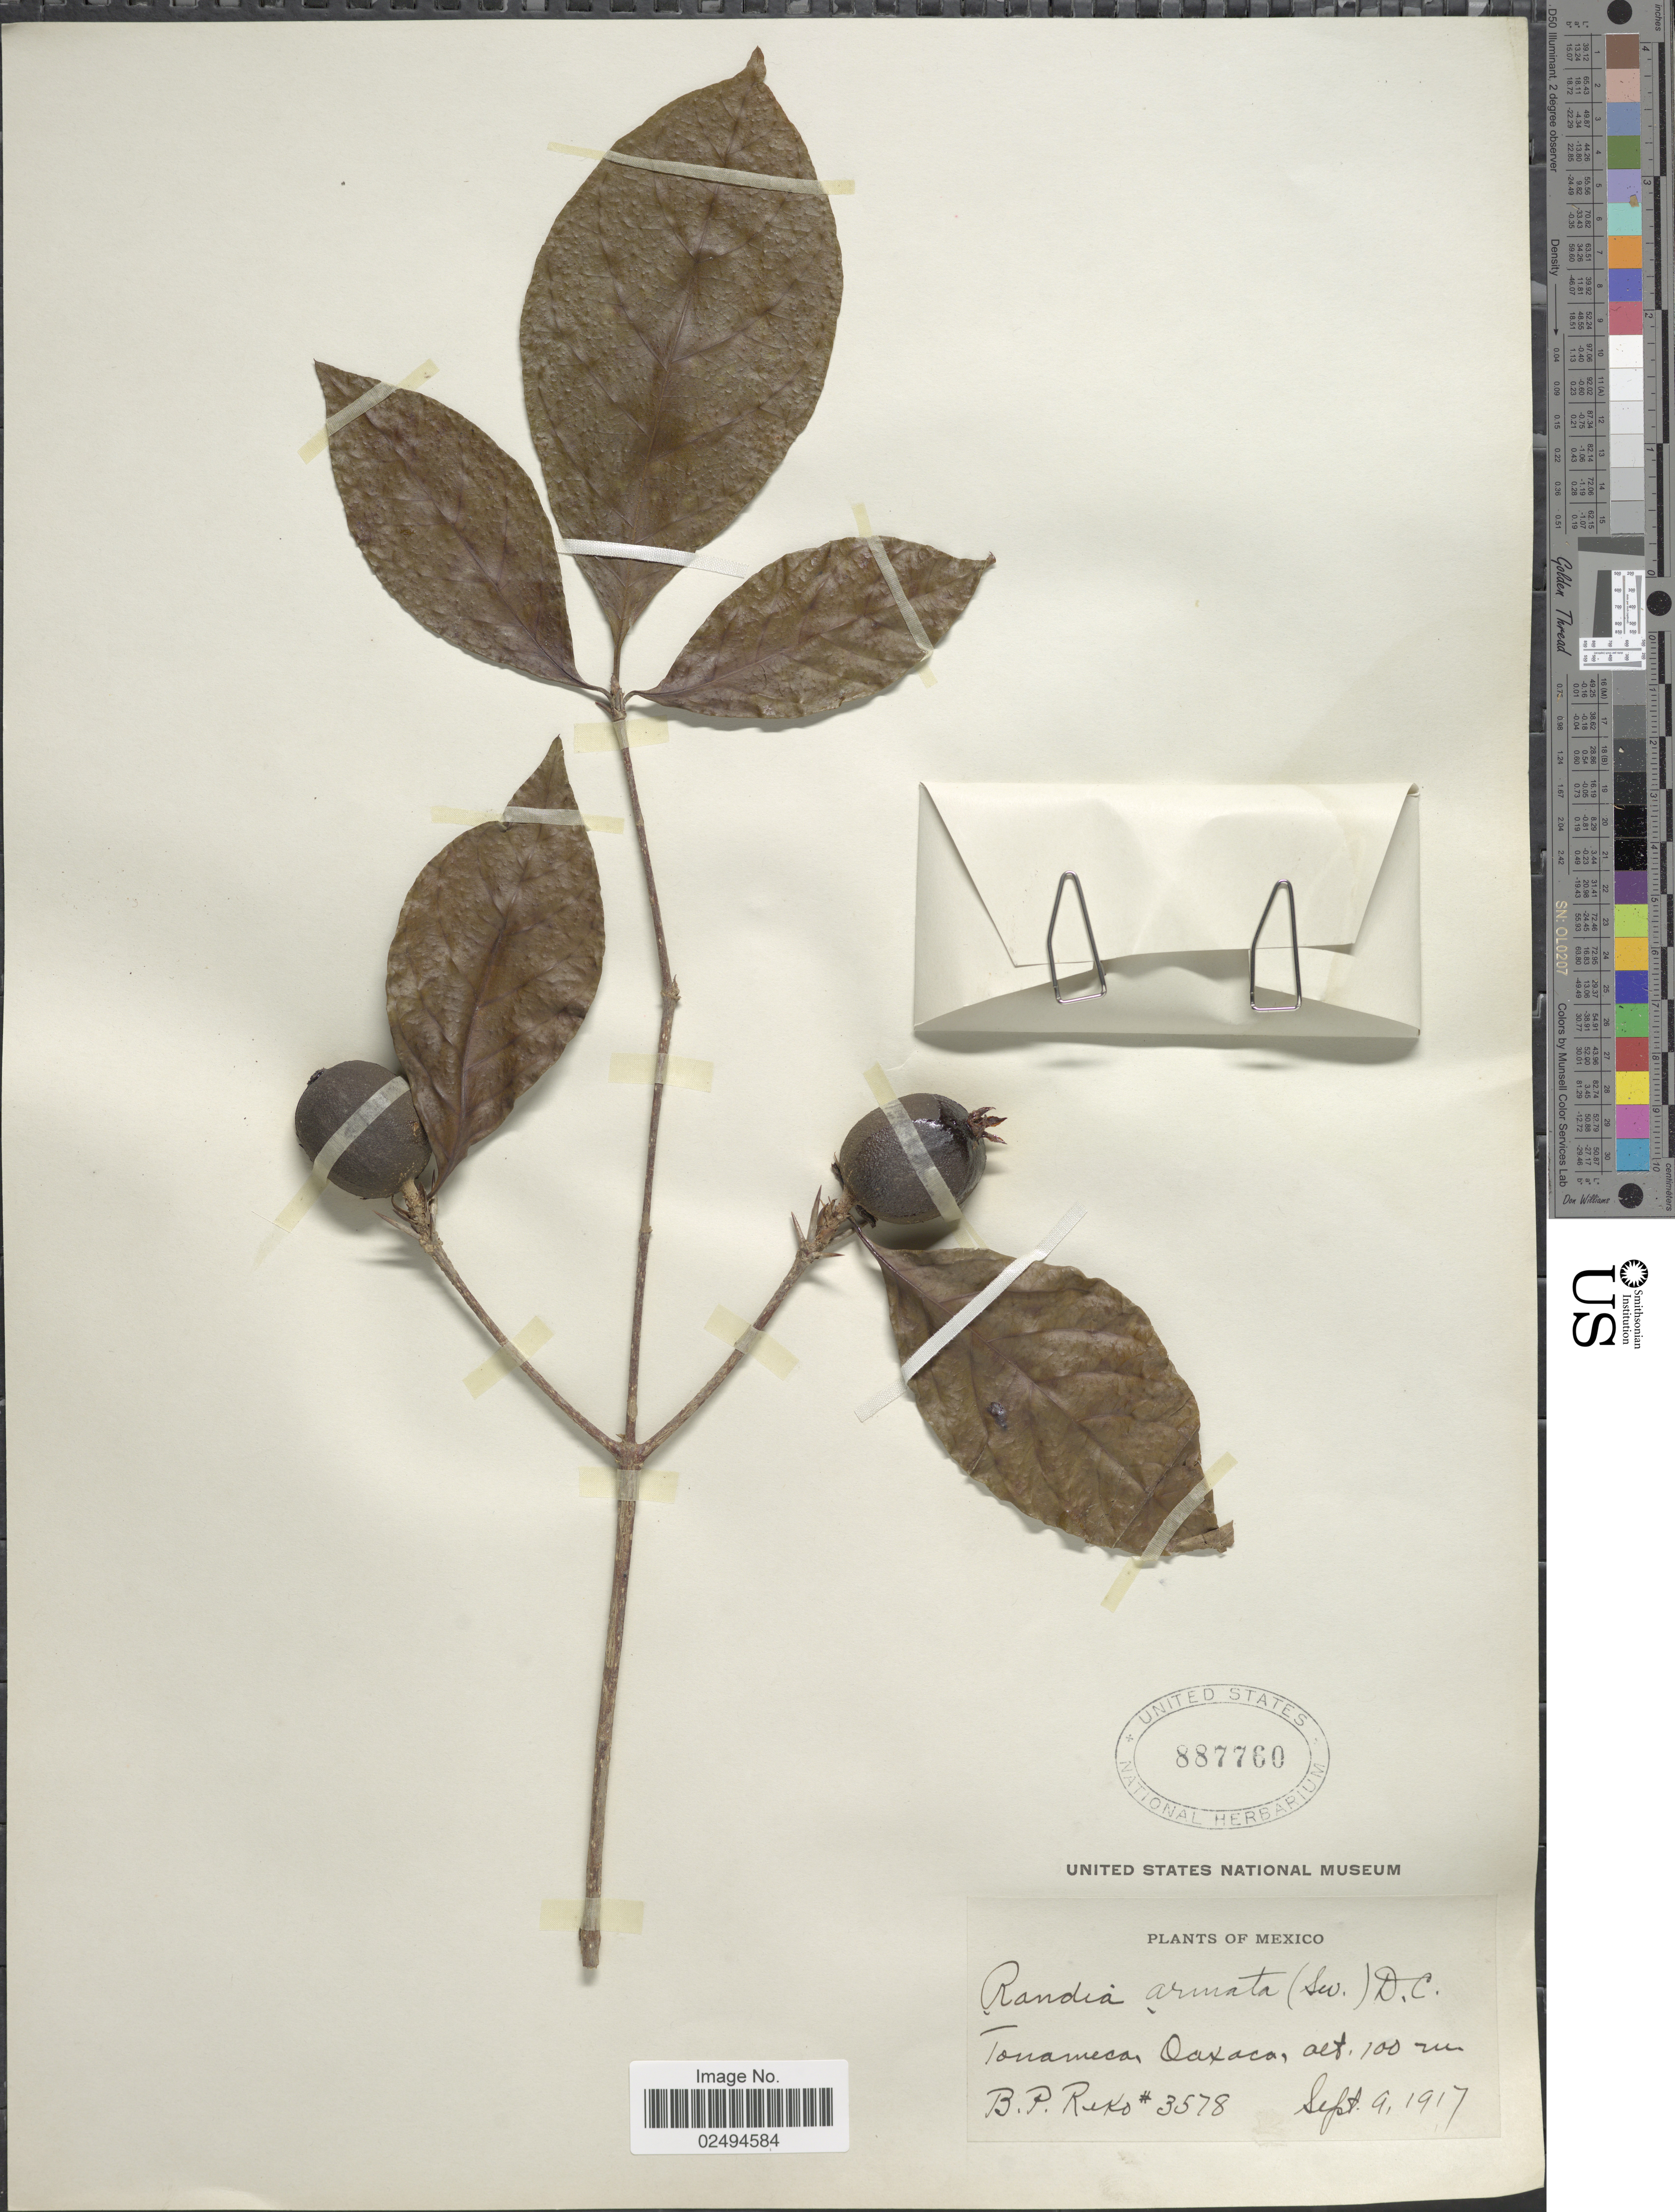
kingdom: Plantae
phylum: Tracheophyta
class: Magnoliopsida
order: Gentianales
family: Rubiaceae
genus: Randia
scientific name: Randia armata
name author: (Sw.) DC.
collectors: B. P. Reko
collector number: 3578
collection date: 1917-09-09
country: Mexico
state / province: Oaxaca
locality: Tonameca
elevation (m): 100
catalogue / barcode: US 887760